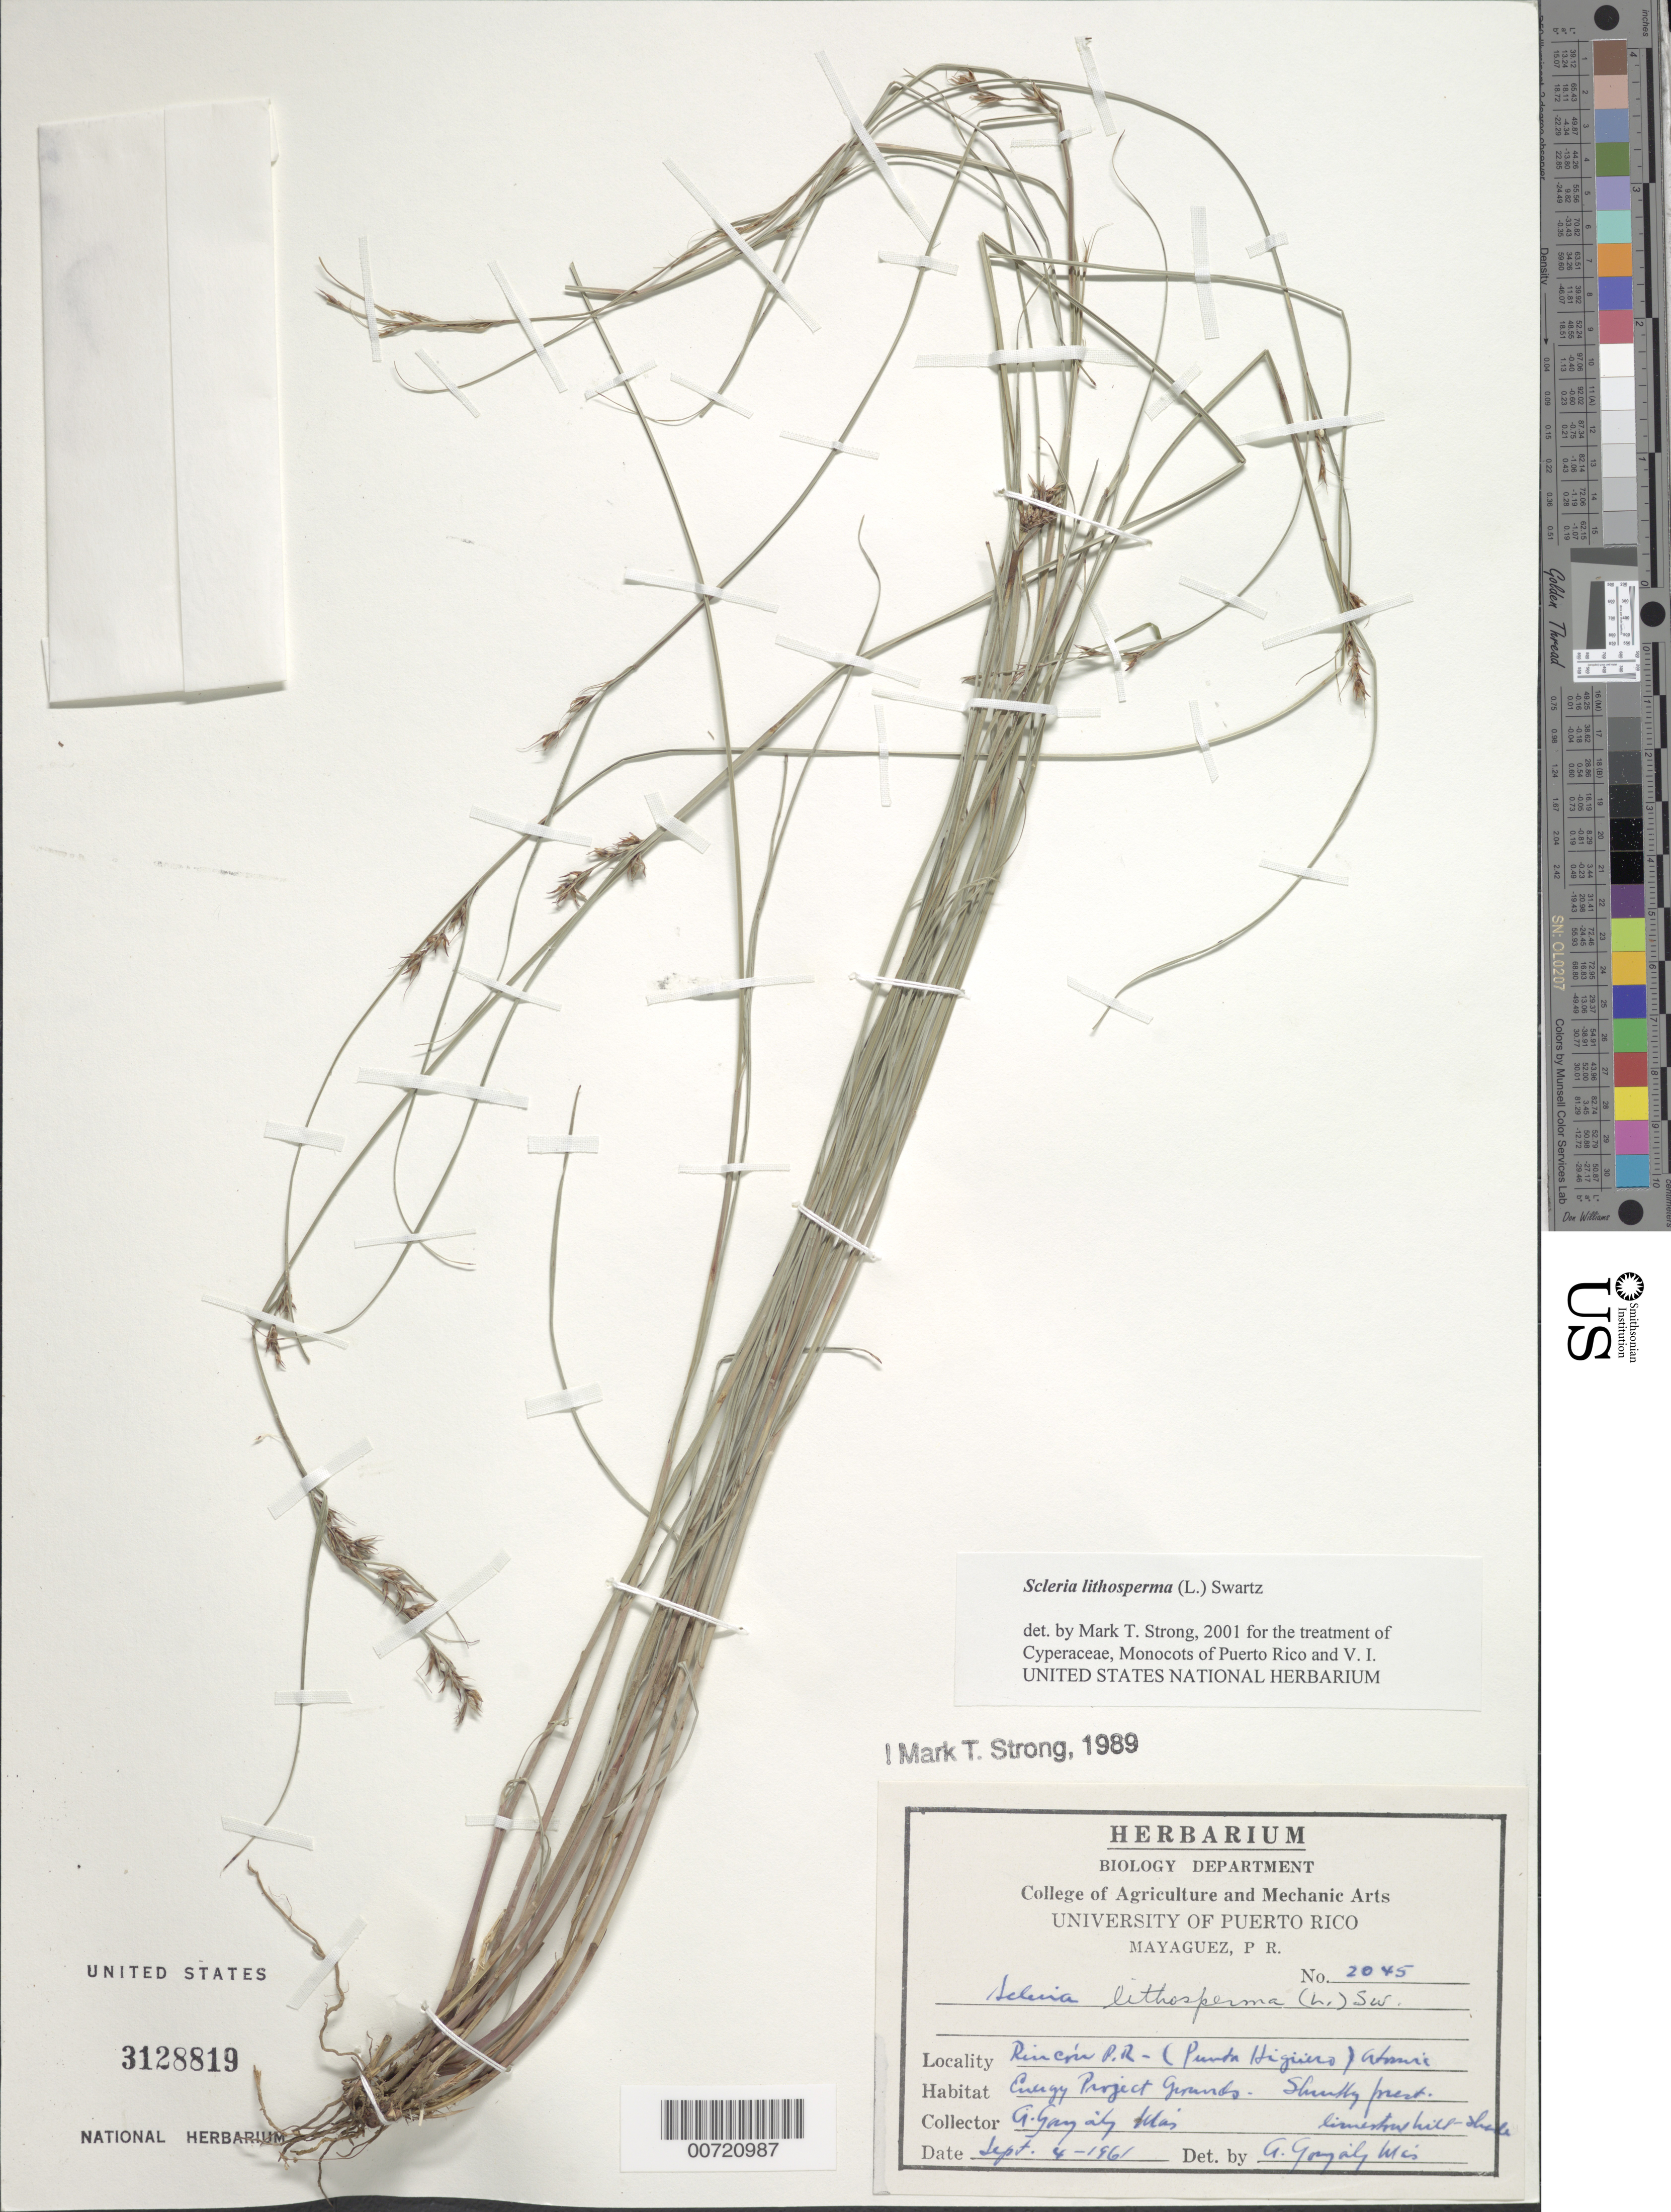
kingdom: Plantae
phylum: Tracheophyta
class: Liliopsida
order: Poales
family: Cyperaceae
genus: Scleria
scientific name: Scleria lithosperma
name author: (L.) Sw.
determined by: Strong, M. T., (US), Smithsonian Institution - National Museum of Natural History (UNITED STATES)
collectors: A. González Más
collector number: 2045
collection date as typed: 04 Sep 1961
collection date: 1961-09-04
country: Puerto Rico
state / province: Rincón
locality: Rincón: Puerto Higiero, Atomic Energy Project Grounds.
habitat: Shrubby forest; limestone hill.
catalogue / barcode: US 3128819